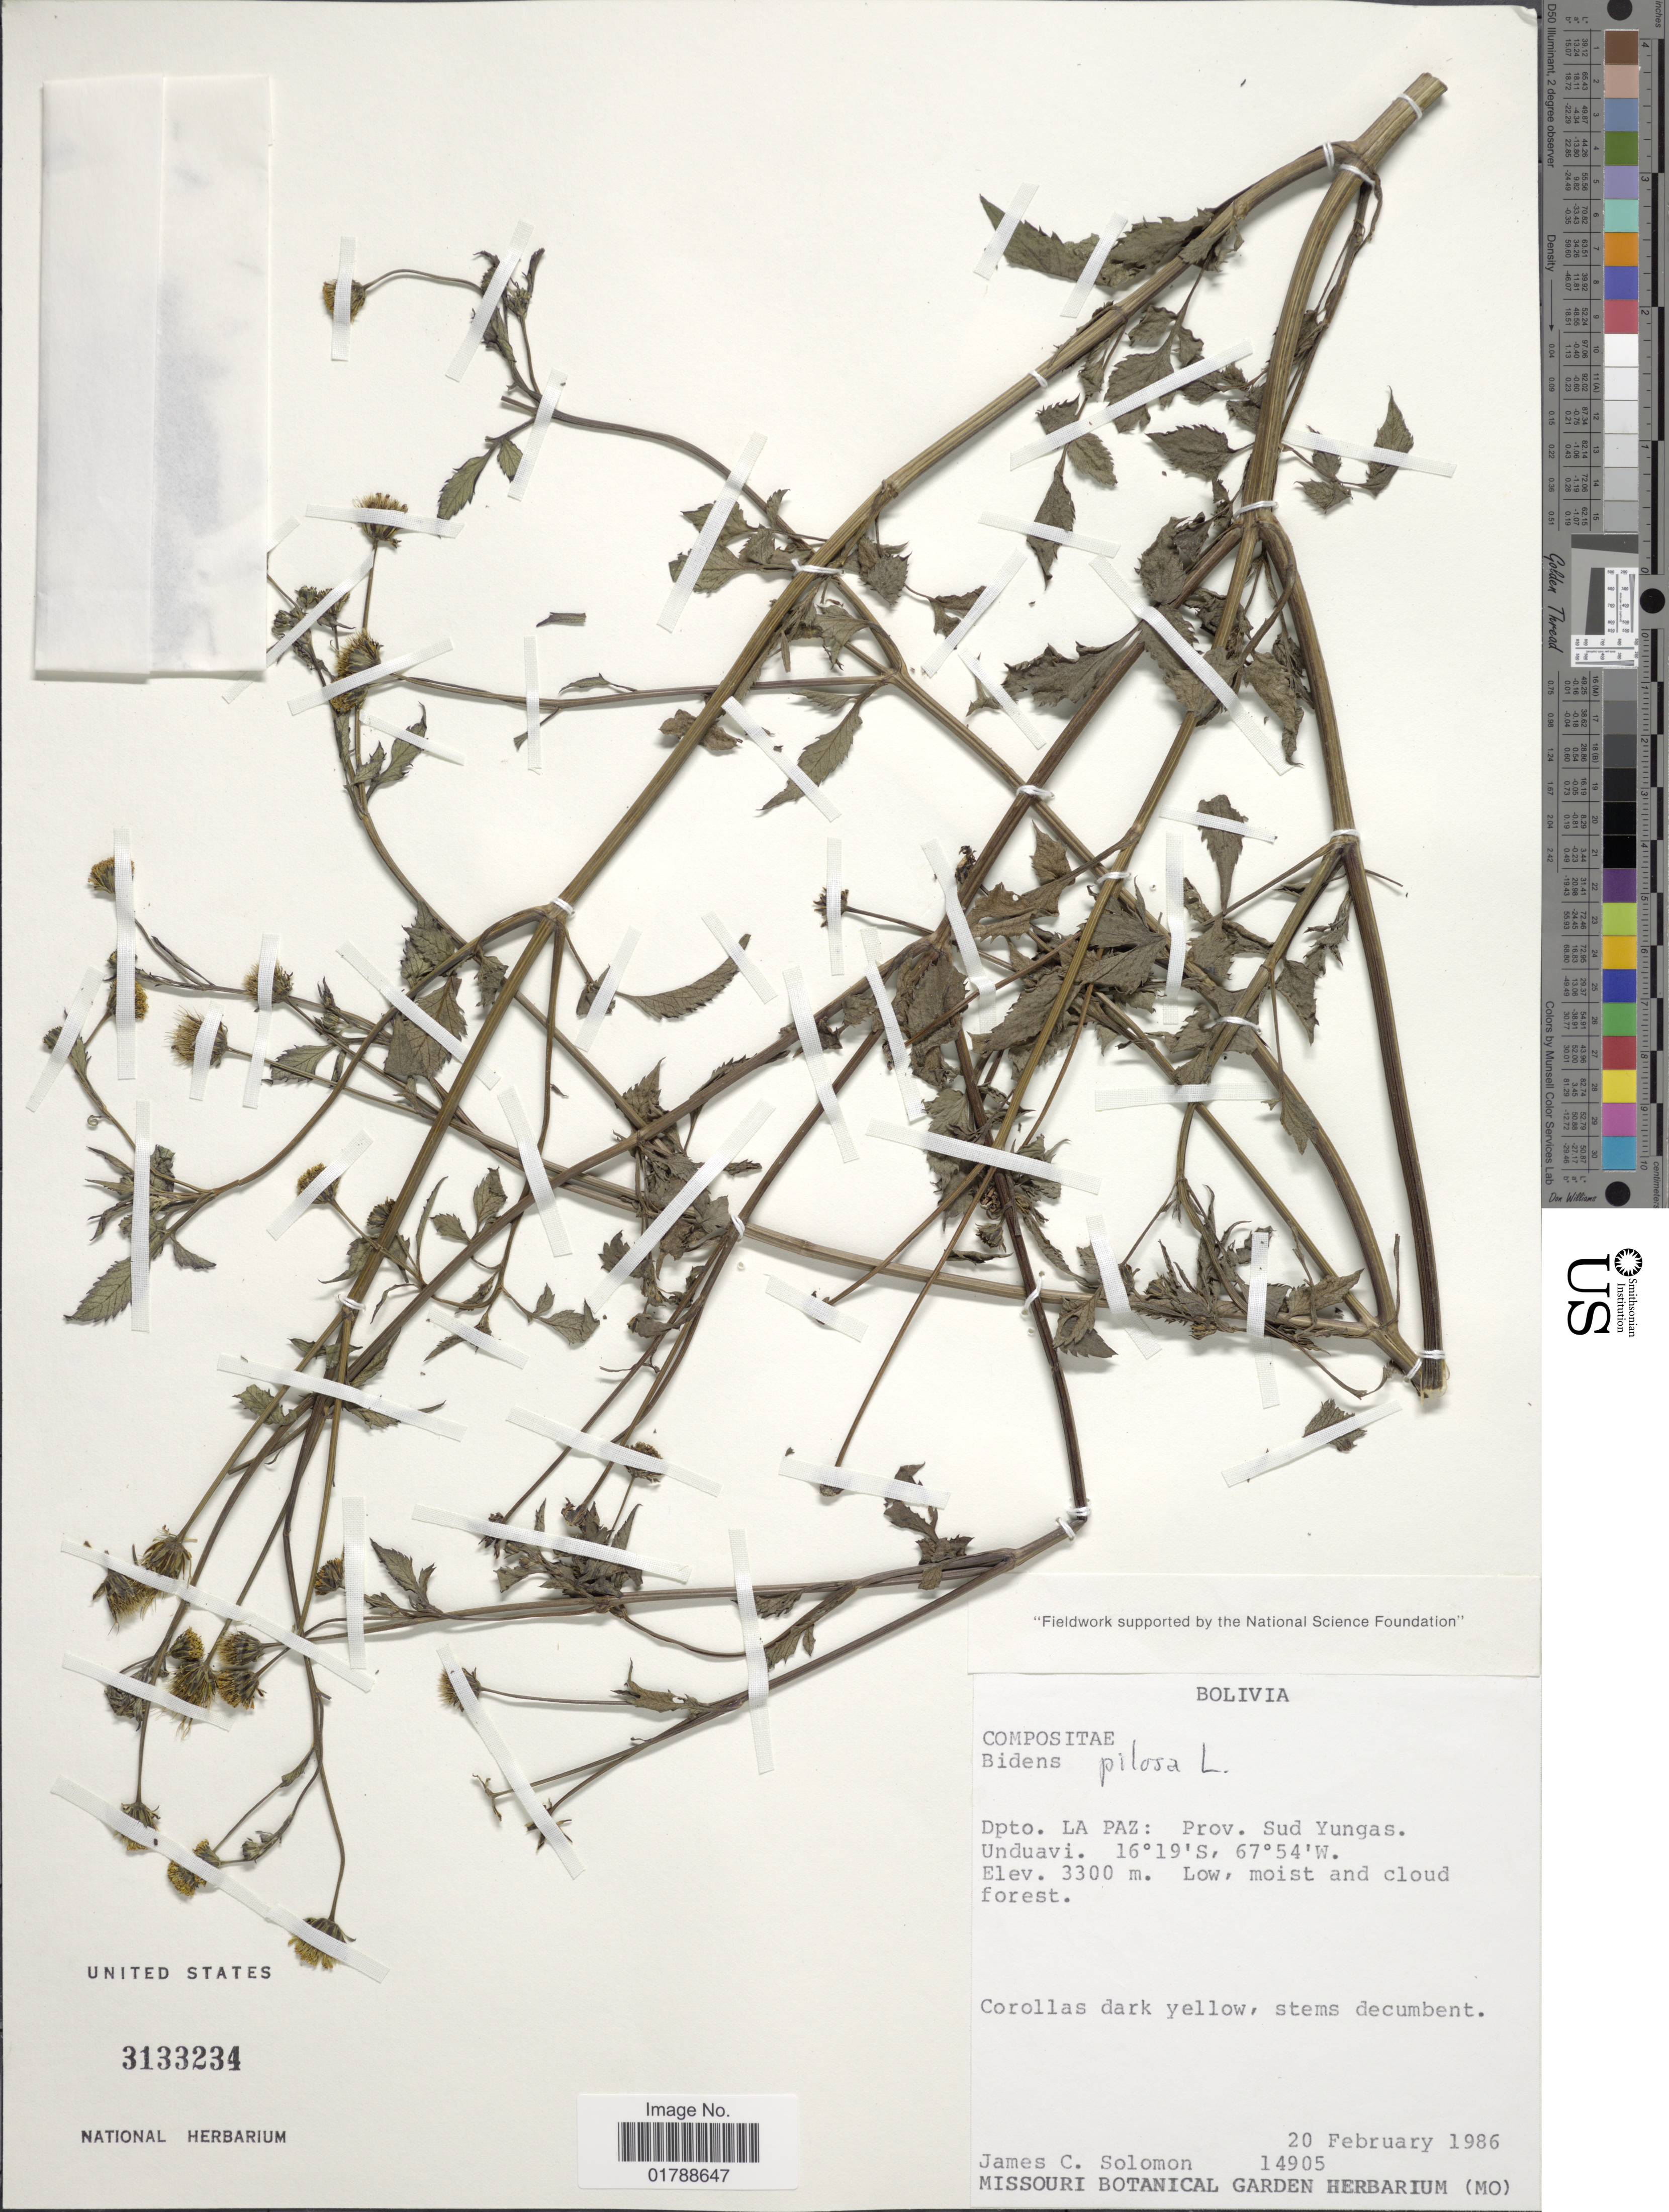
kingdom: Plantae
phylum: Tracheophyta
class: Magnoliopsida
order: Asterales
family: Asteraceae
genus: Bidens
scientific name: Bidens pilosa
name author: L.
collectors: J. C. Solomon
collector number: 14905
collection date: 1986-02-20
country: Bolivia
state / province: La Paz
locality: Prov. Sud Yungas. Unduavi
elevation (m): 3300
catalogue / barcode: US 3133234